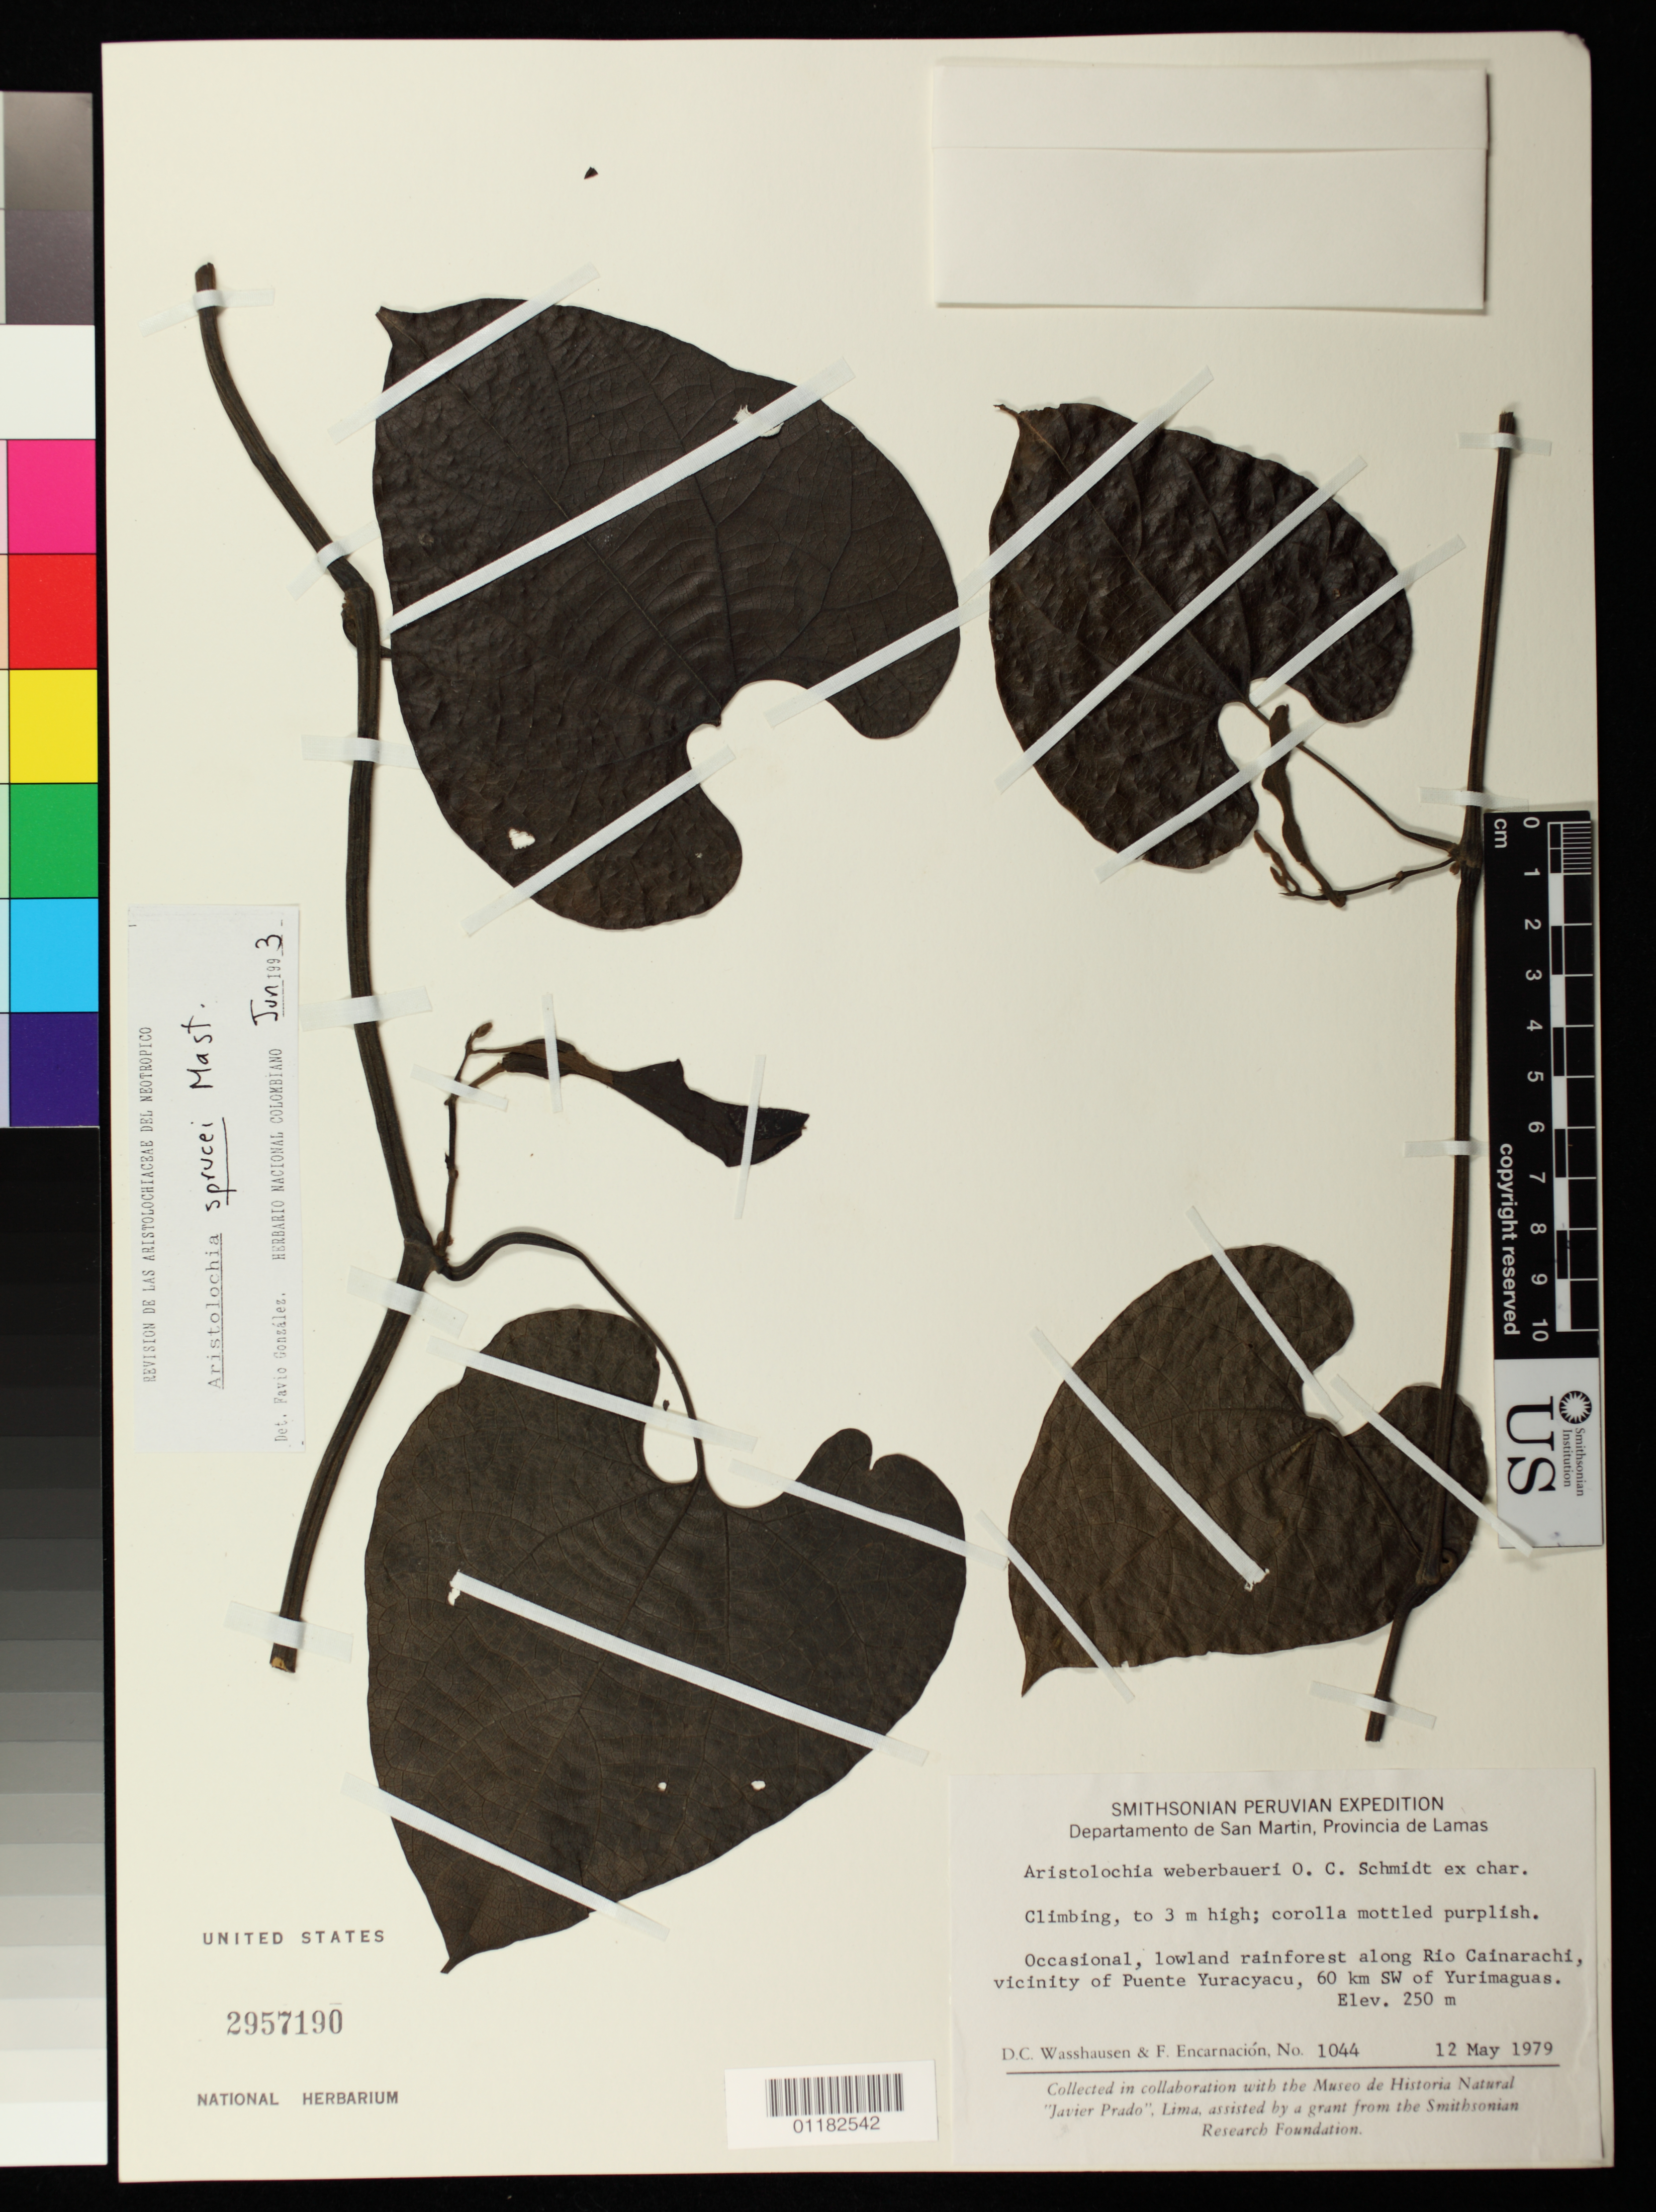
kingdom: Plantae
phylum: Tracheophyta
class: Magnoliopsida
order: Piperales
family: Aristolochiaceae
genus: Aristolochia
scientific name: Aristolochia sprucei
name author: Mast.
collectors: D. C. Wasshausen & F. Encarnación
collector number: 1044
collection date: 1979-05-12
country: Peru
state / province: San Martín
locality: along Rio Cainarachi, vicinity of Puente Yuracyacu, 60 km SW of Yurimaguas. Provincia de Lamas.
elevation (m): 250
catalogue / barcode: US 2957190